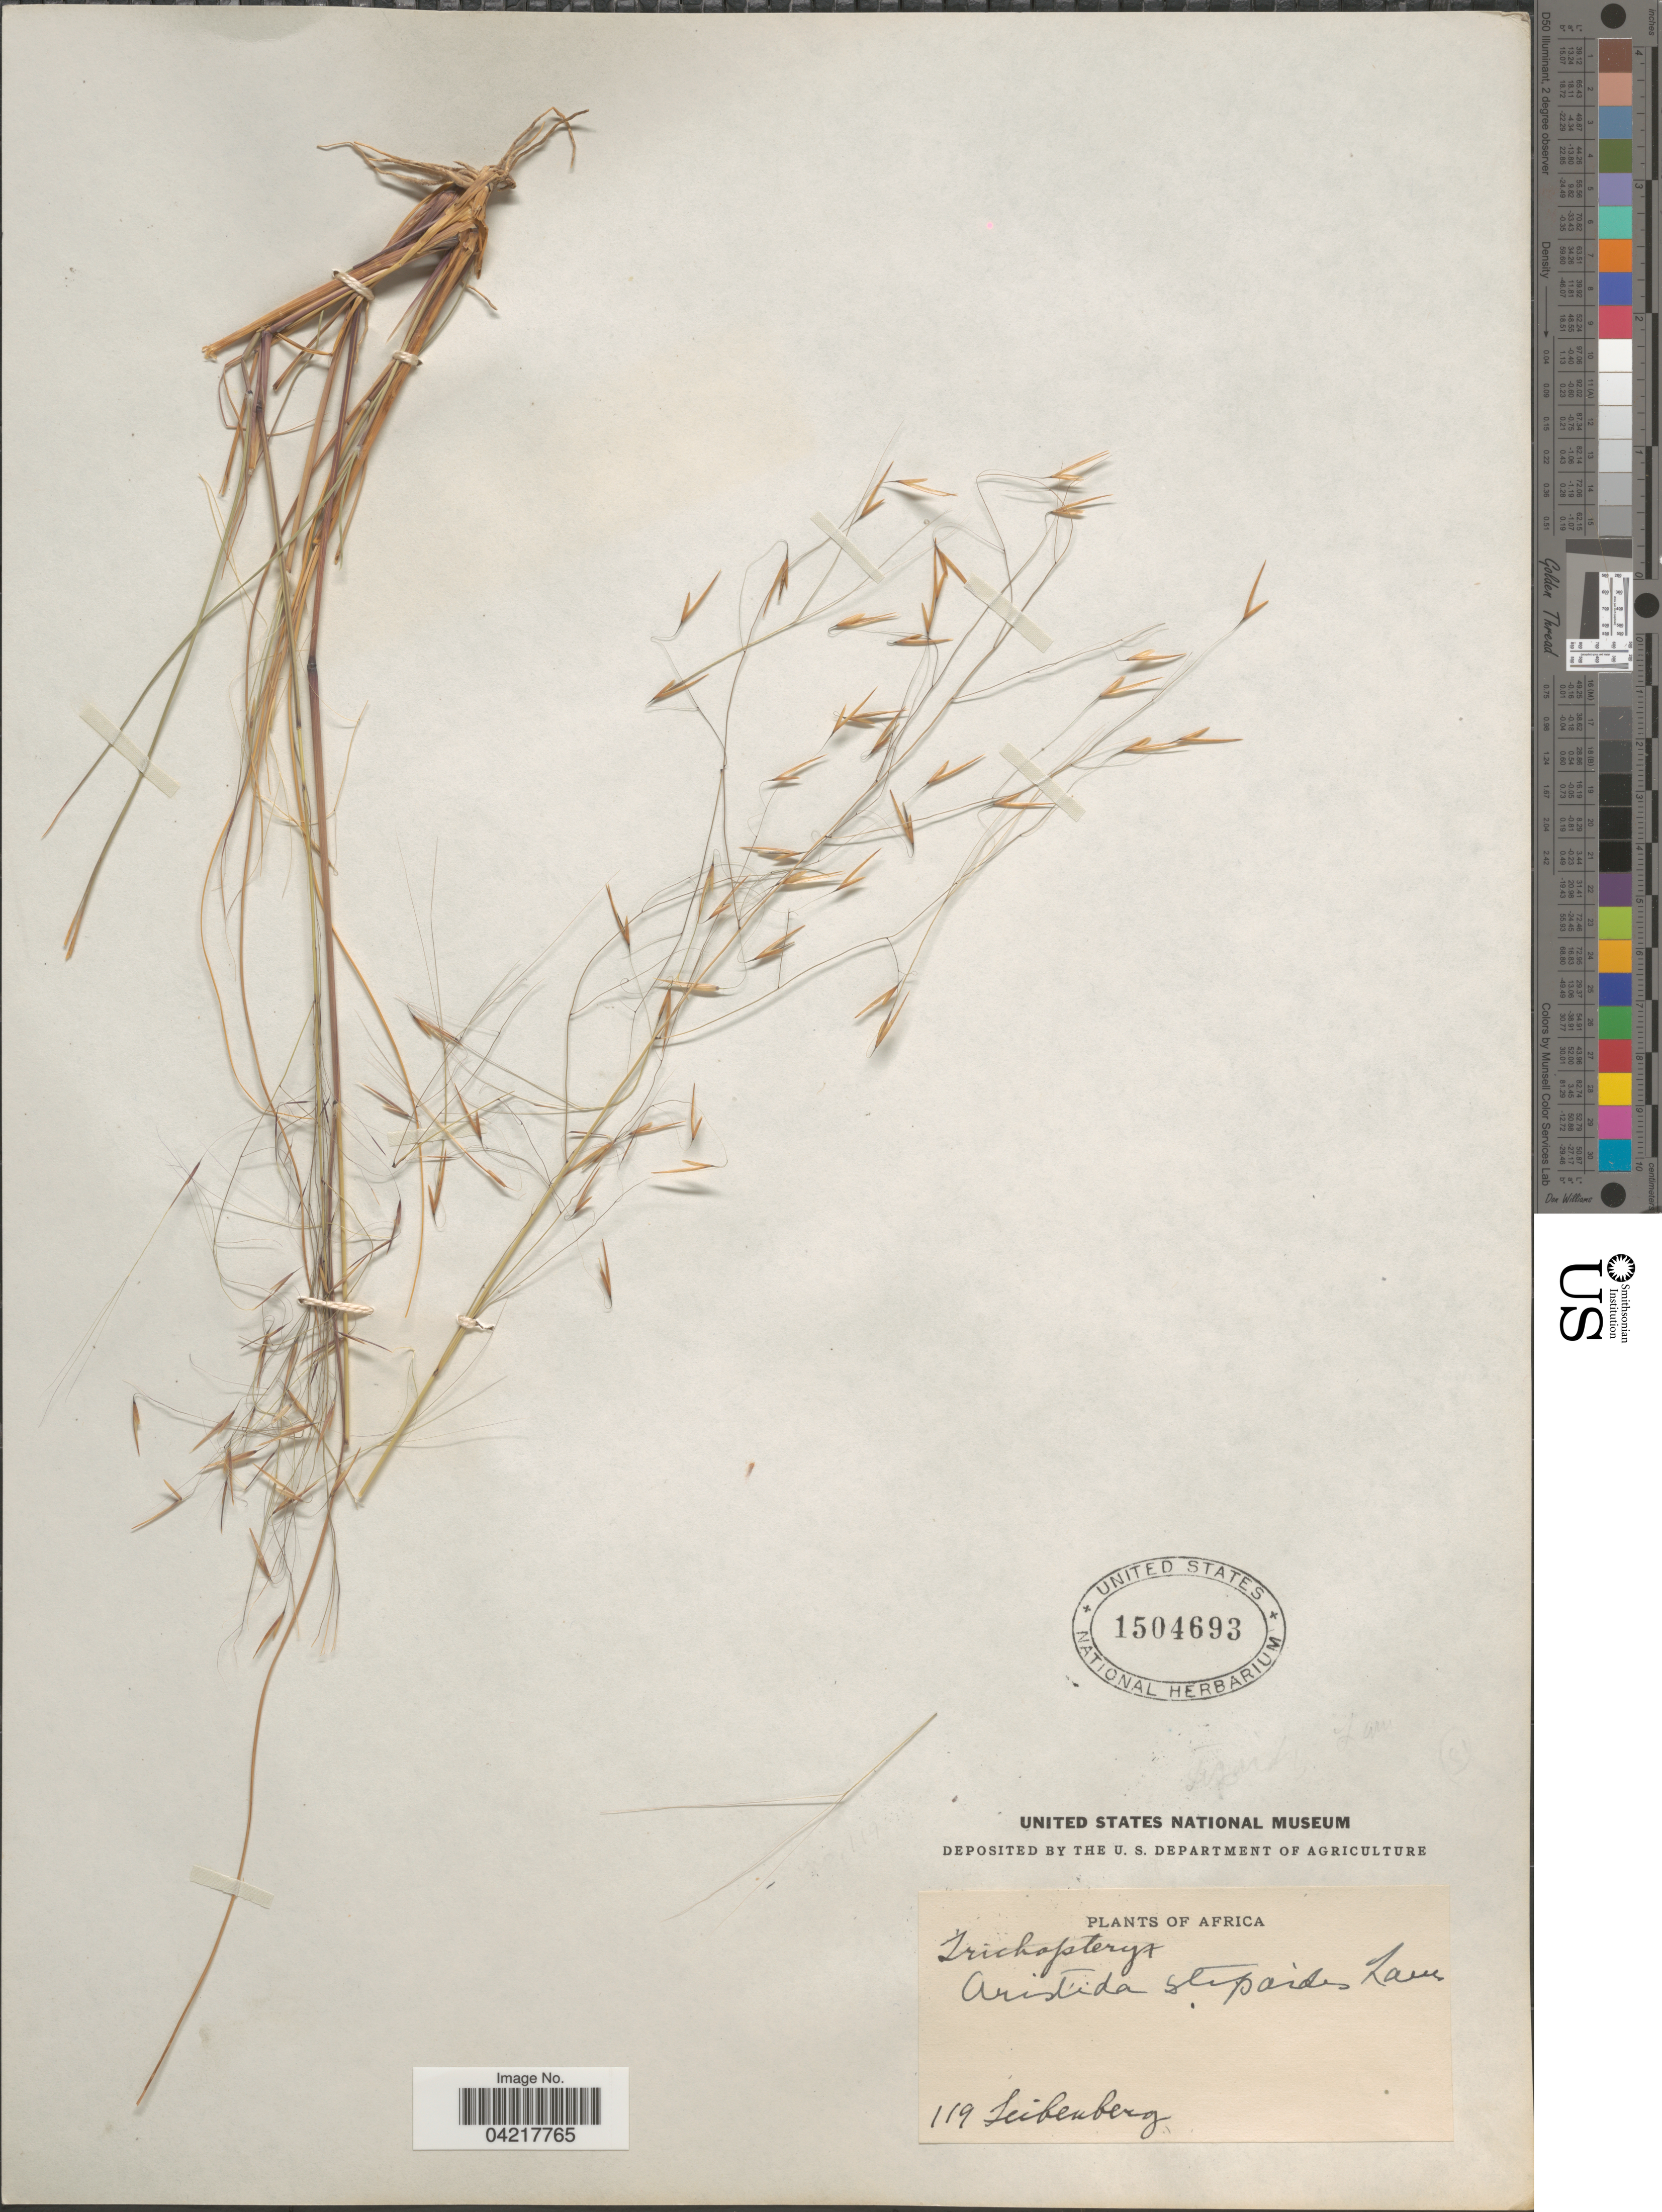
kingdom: Plantae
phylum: Tracheophyta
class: Liliopsida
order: Poales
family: Poaceae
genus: Aristida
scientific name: Aristida stipoides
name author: R. Br.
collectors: -. Liebenberg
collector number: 119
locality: Africa.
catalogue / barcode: US 1504693